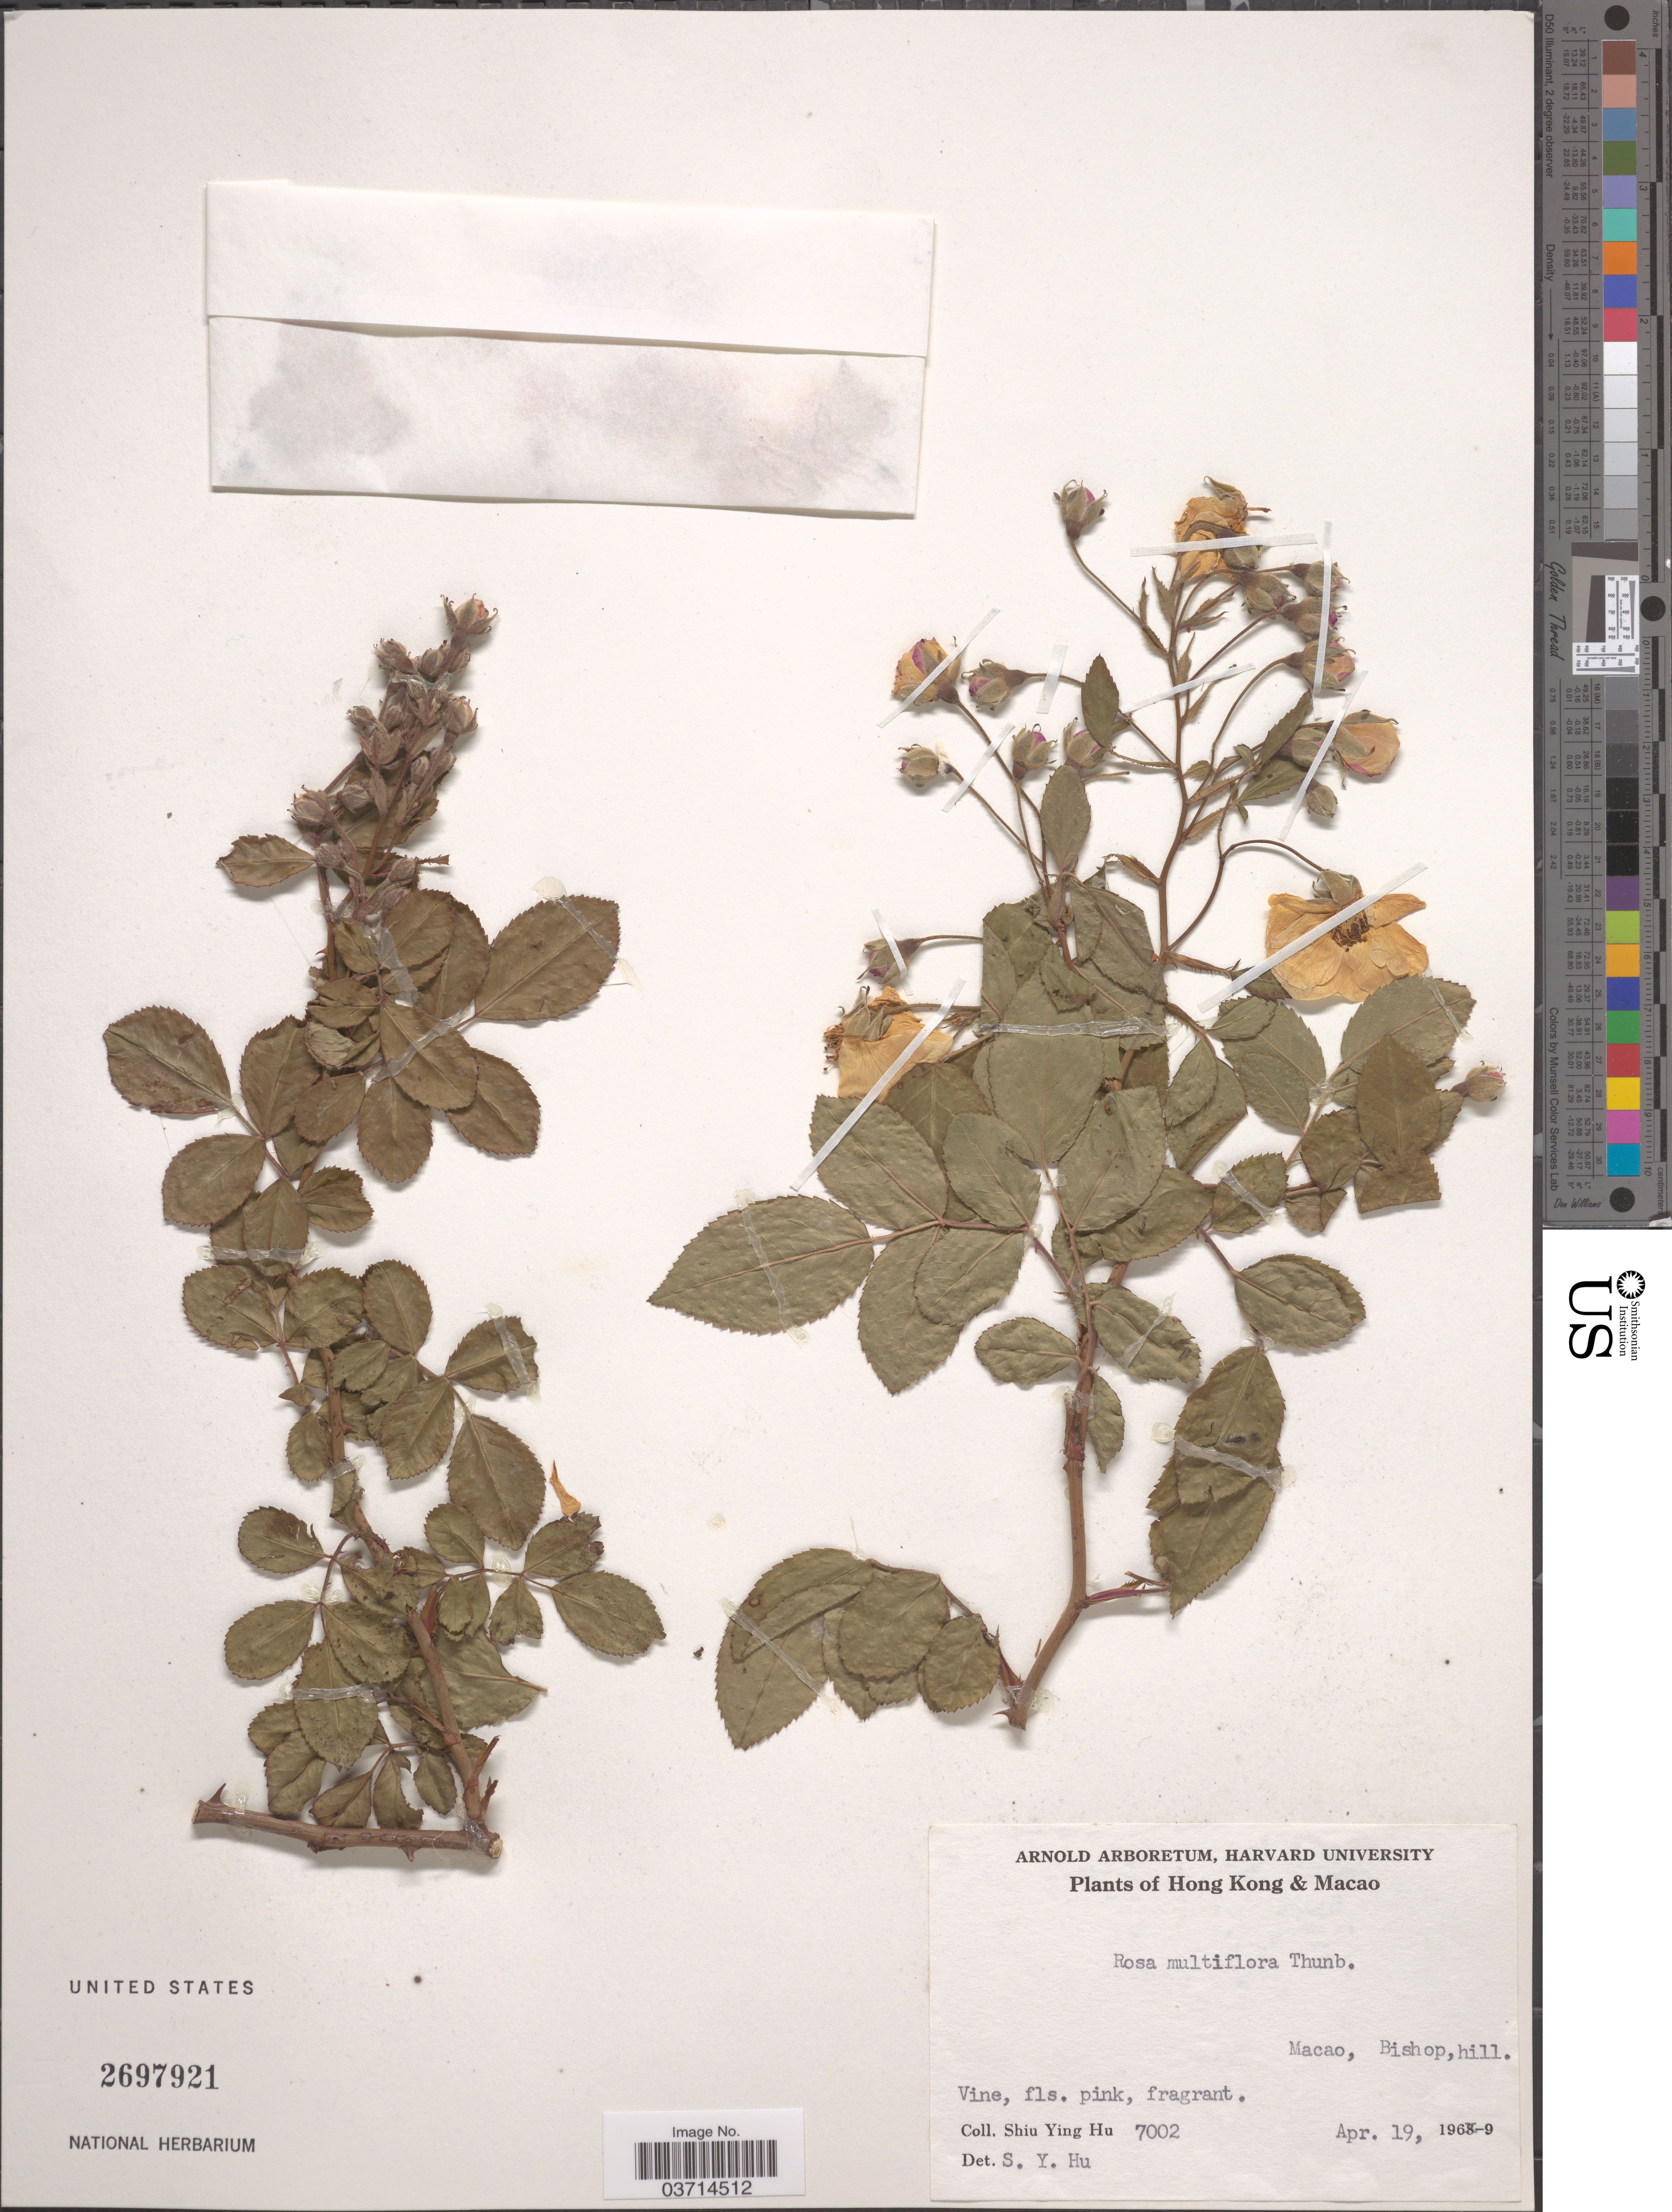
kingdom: Plantae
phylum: Tracheophyta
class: Magnoliopsida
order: Rosales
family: Rosaceae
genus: Rosa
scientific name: Rosa multiflora var. multiflora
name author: Thunb.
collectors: S. Y. Hu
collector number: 7002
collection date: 1969-04-19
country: China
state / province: Macau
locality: Macao, Bishop.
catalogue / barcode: US 2697921